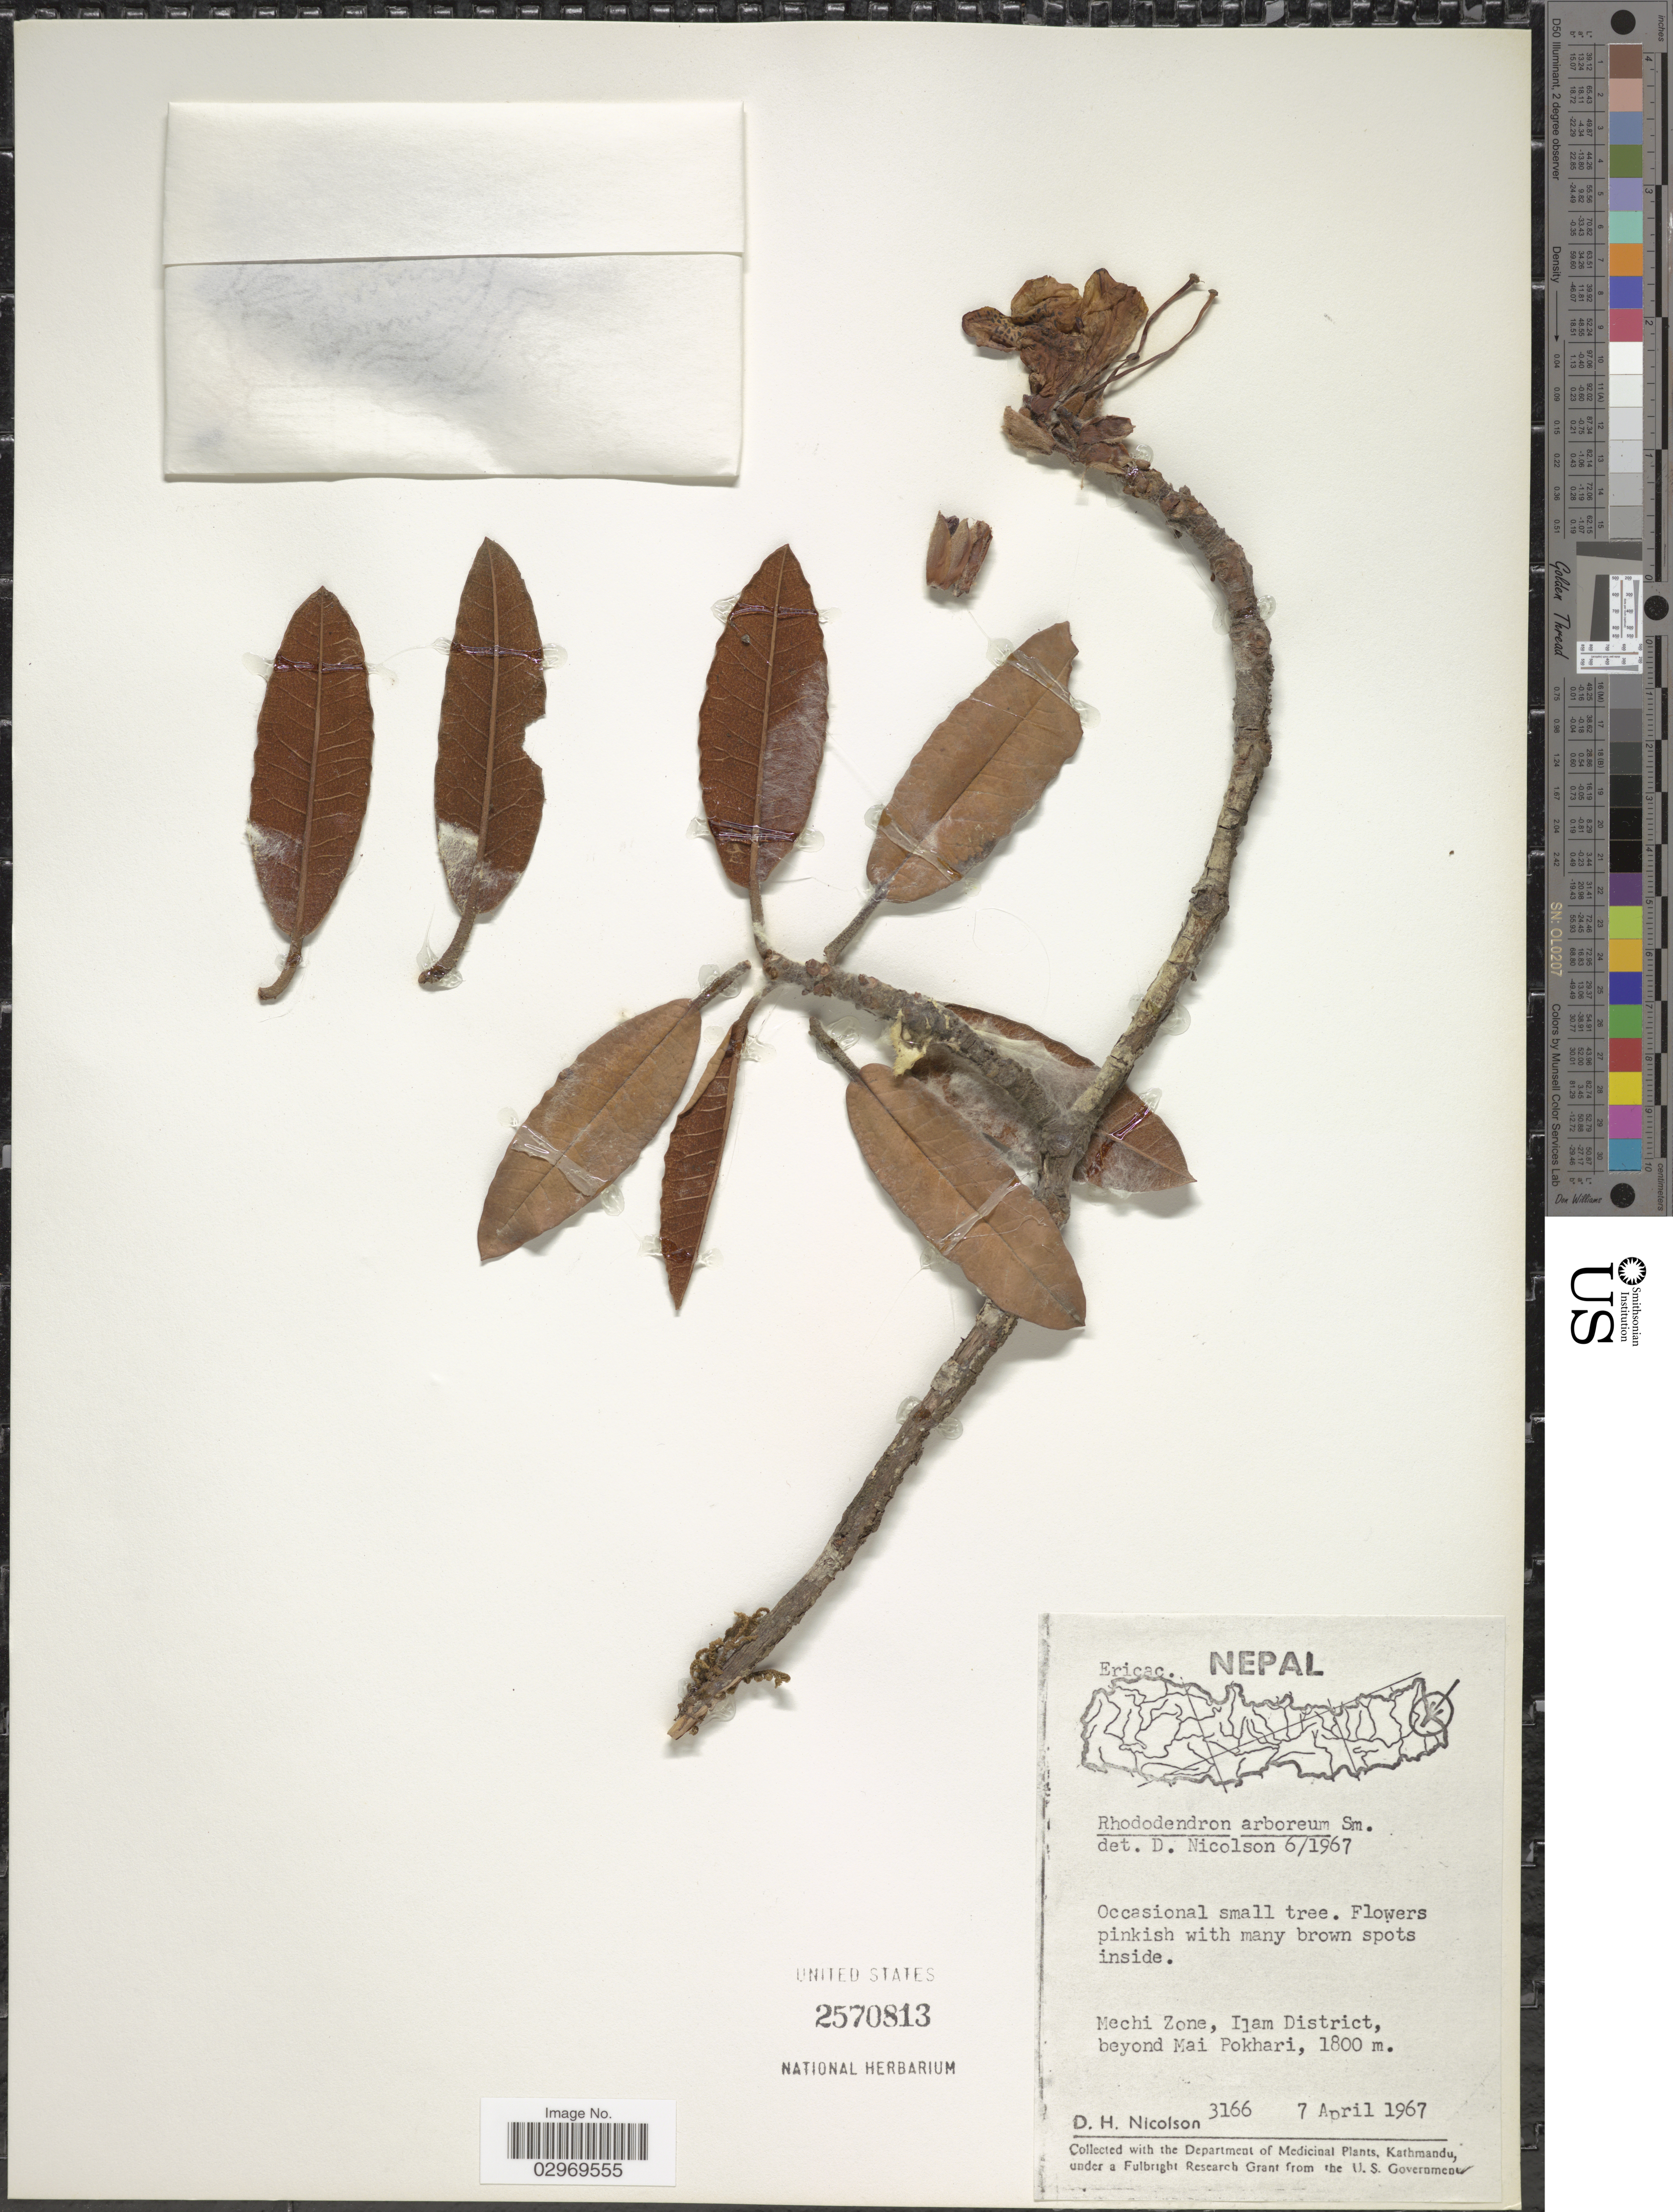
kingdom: Plantae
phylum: Tracheophyta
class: Magnoliopsida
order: Ericales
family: Ericaceae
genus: Rhododendron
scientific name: Rhododendron arboreum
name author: Sm.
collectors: D. H. Nicolson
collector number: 3166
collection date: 1967-04-07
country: Nepal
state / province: Mechi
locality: Mechi Zone, Ilam District, beyond Mai Pokhari.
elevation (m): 1800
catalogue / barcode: US 2570813